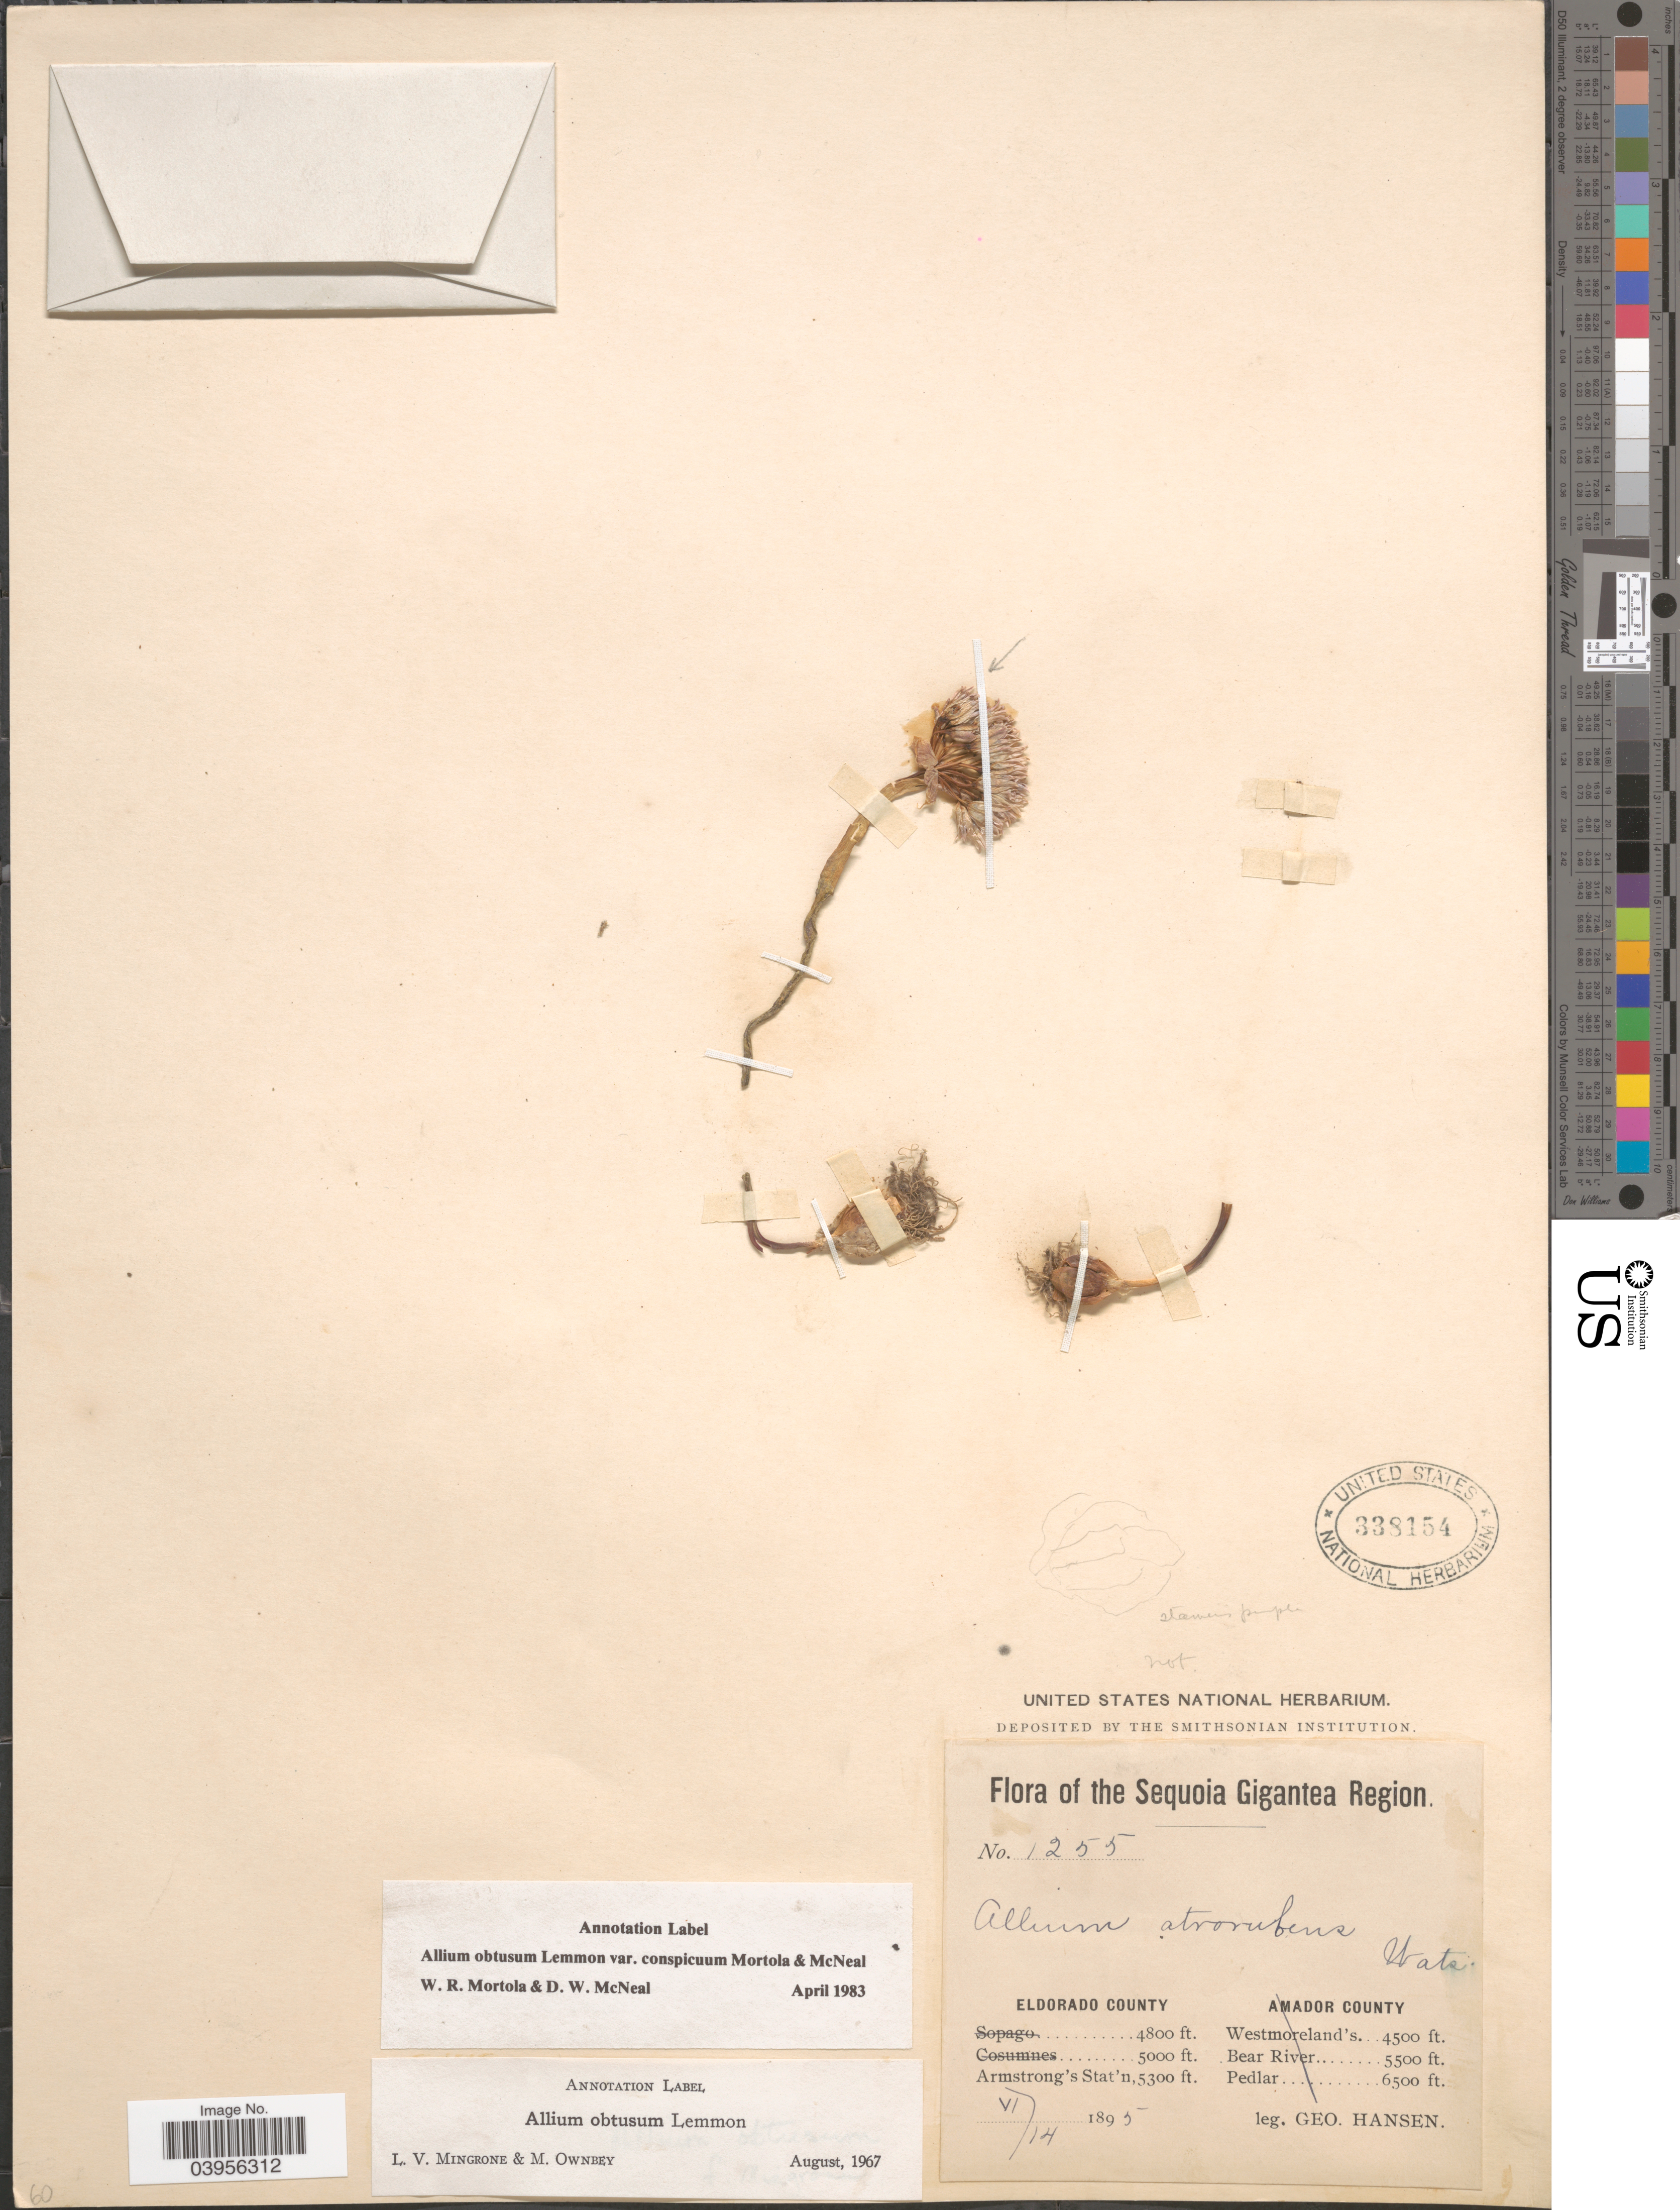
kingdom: Plantae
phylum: Tracheophyta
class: Liliopsida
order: Asparagales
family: Amaryllidaceae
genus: Allium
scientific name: Allium obtusum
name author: Lemmon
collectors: G. Hansen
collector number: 1255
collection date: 1895-06-14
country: United States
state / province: California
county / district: El Dorado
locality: The Sequoia Gigantea Region. Eldorado County. Armstrong's Stat'n.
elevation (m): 1615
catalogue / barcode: US 338154